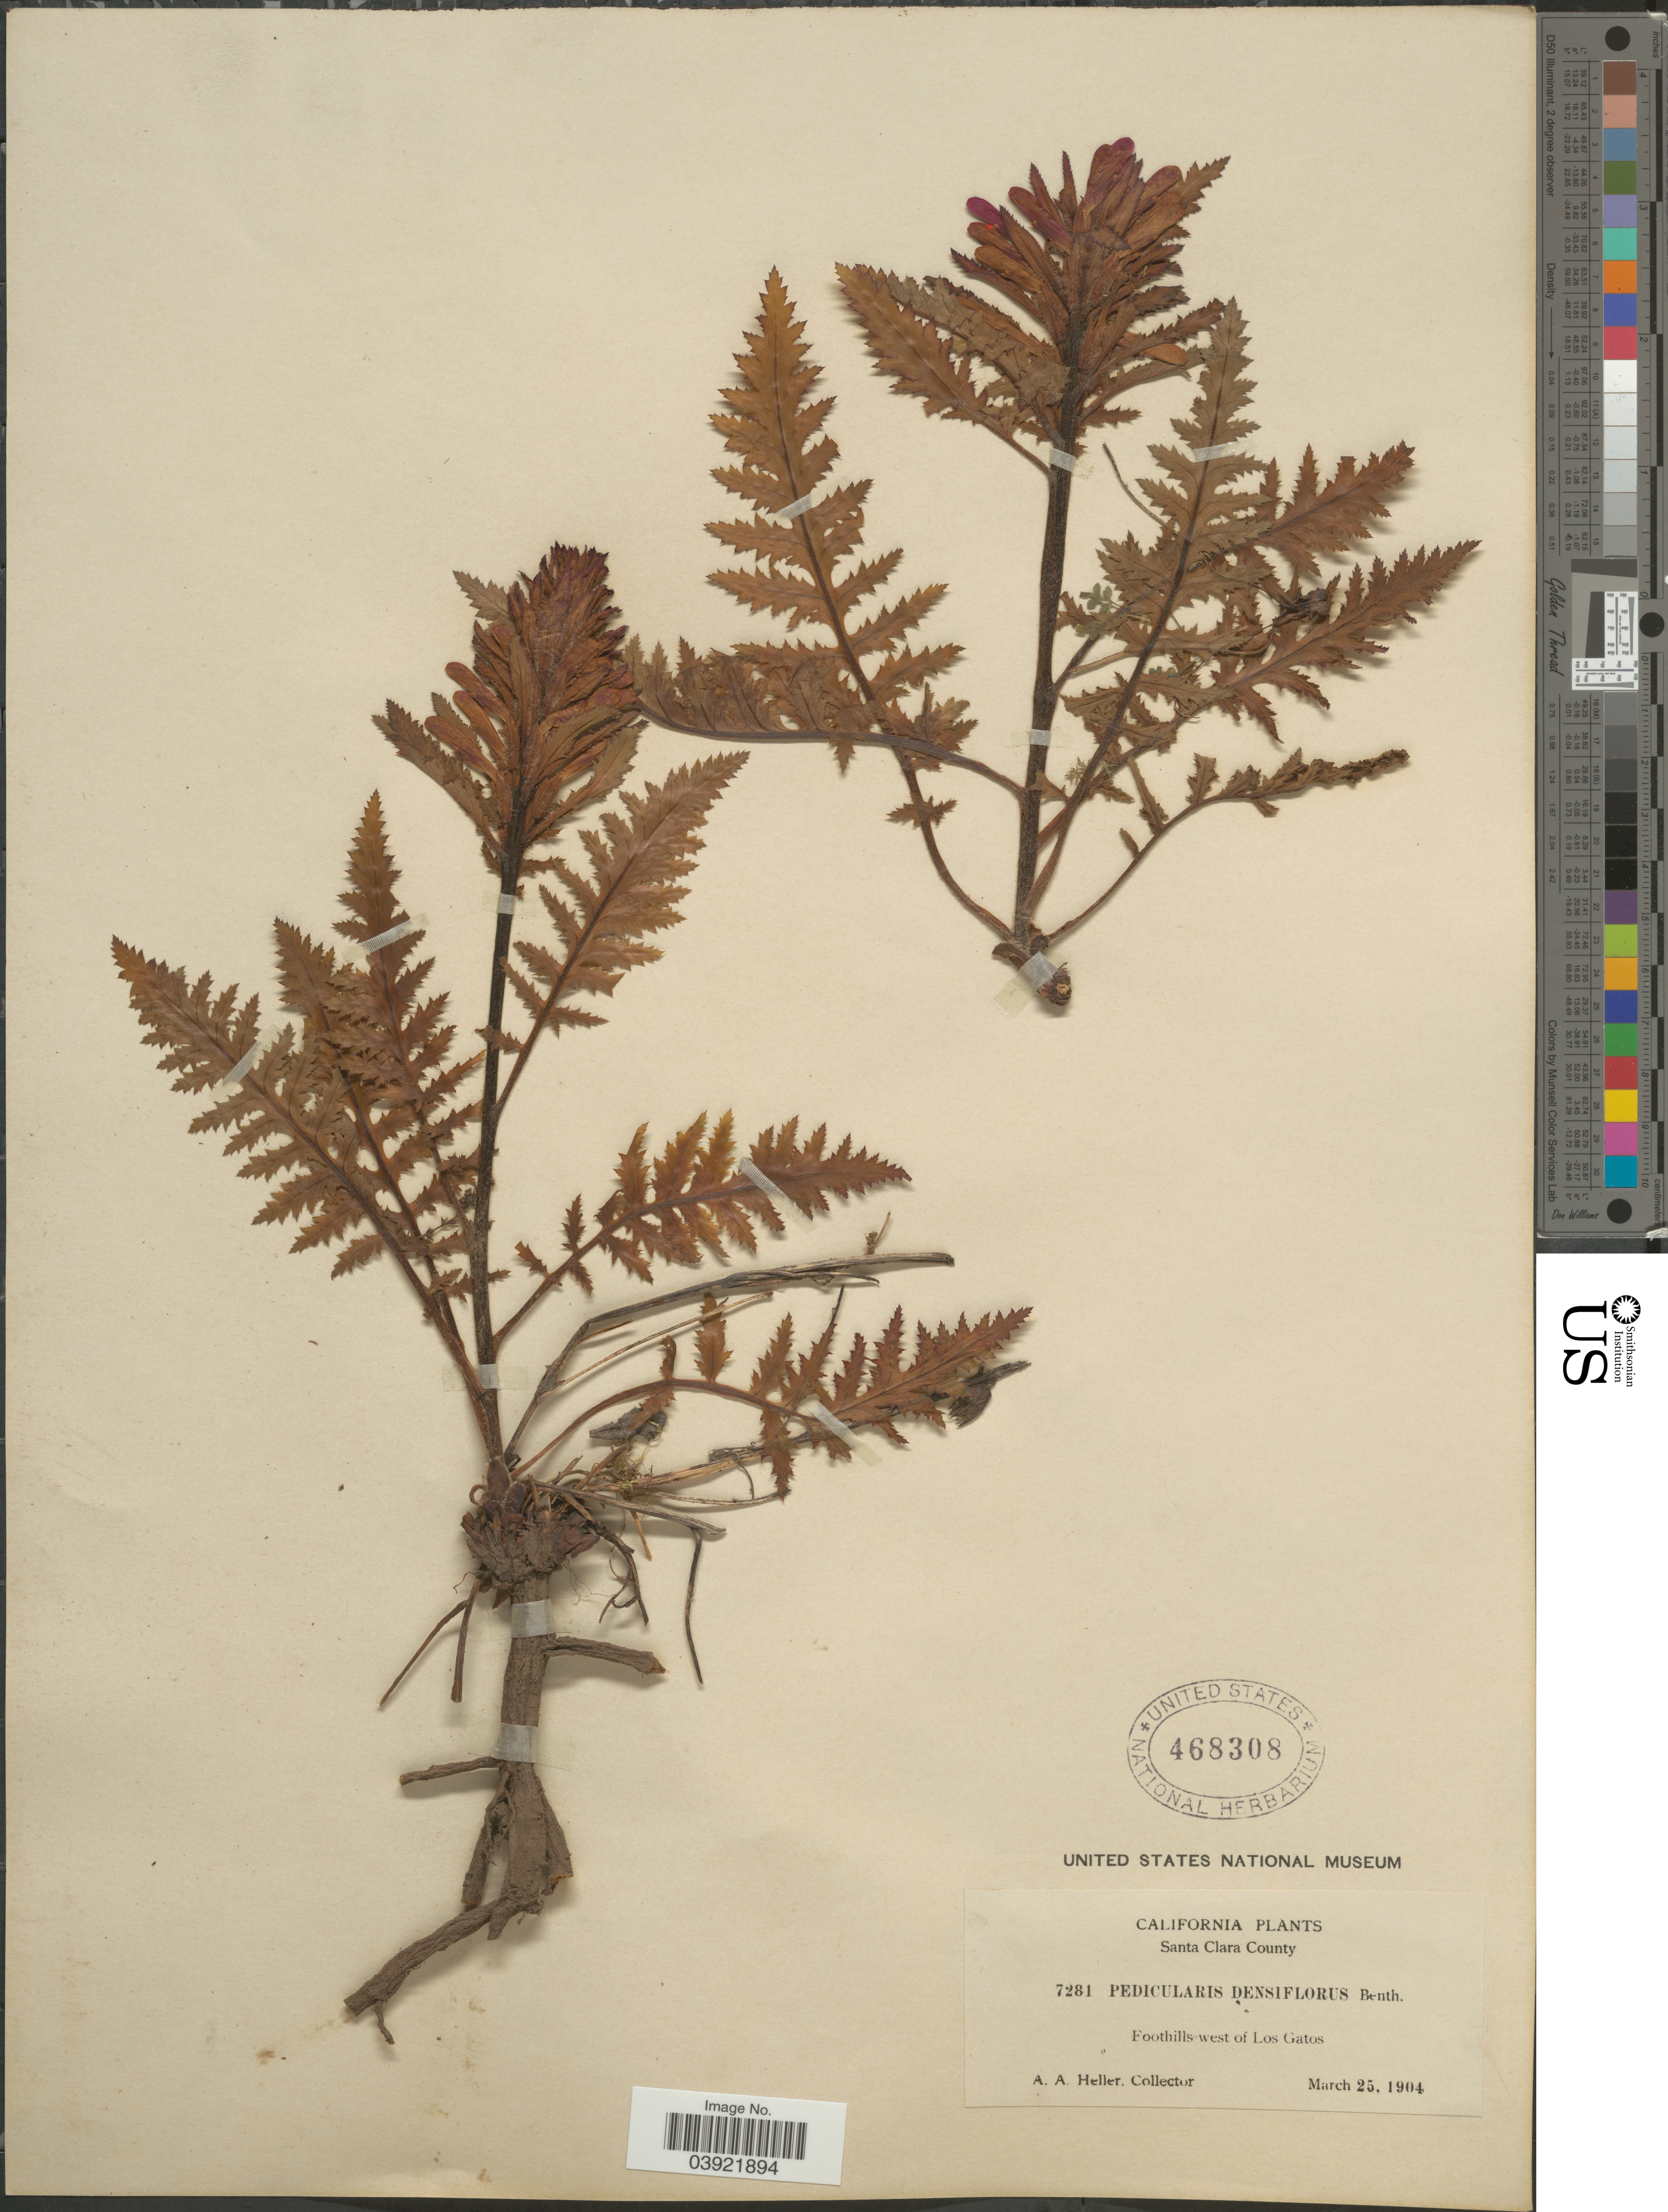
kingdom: Plantae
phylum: Tracheophyta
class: Magnoliopsida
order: Lamiales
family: Orobanchaceae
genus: Pedicularis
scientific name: Pedicularis densiflora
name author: Benth.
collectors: A. A. Heller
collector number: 7281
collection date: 1904-03-25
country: United States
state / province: California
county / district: Santa Clara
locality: Santa Clara County. Foothills west of Los Gatos.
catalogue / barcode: US 468308